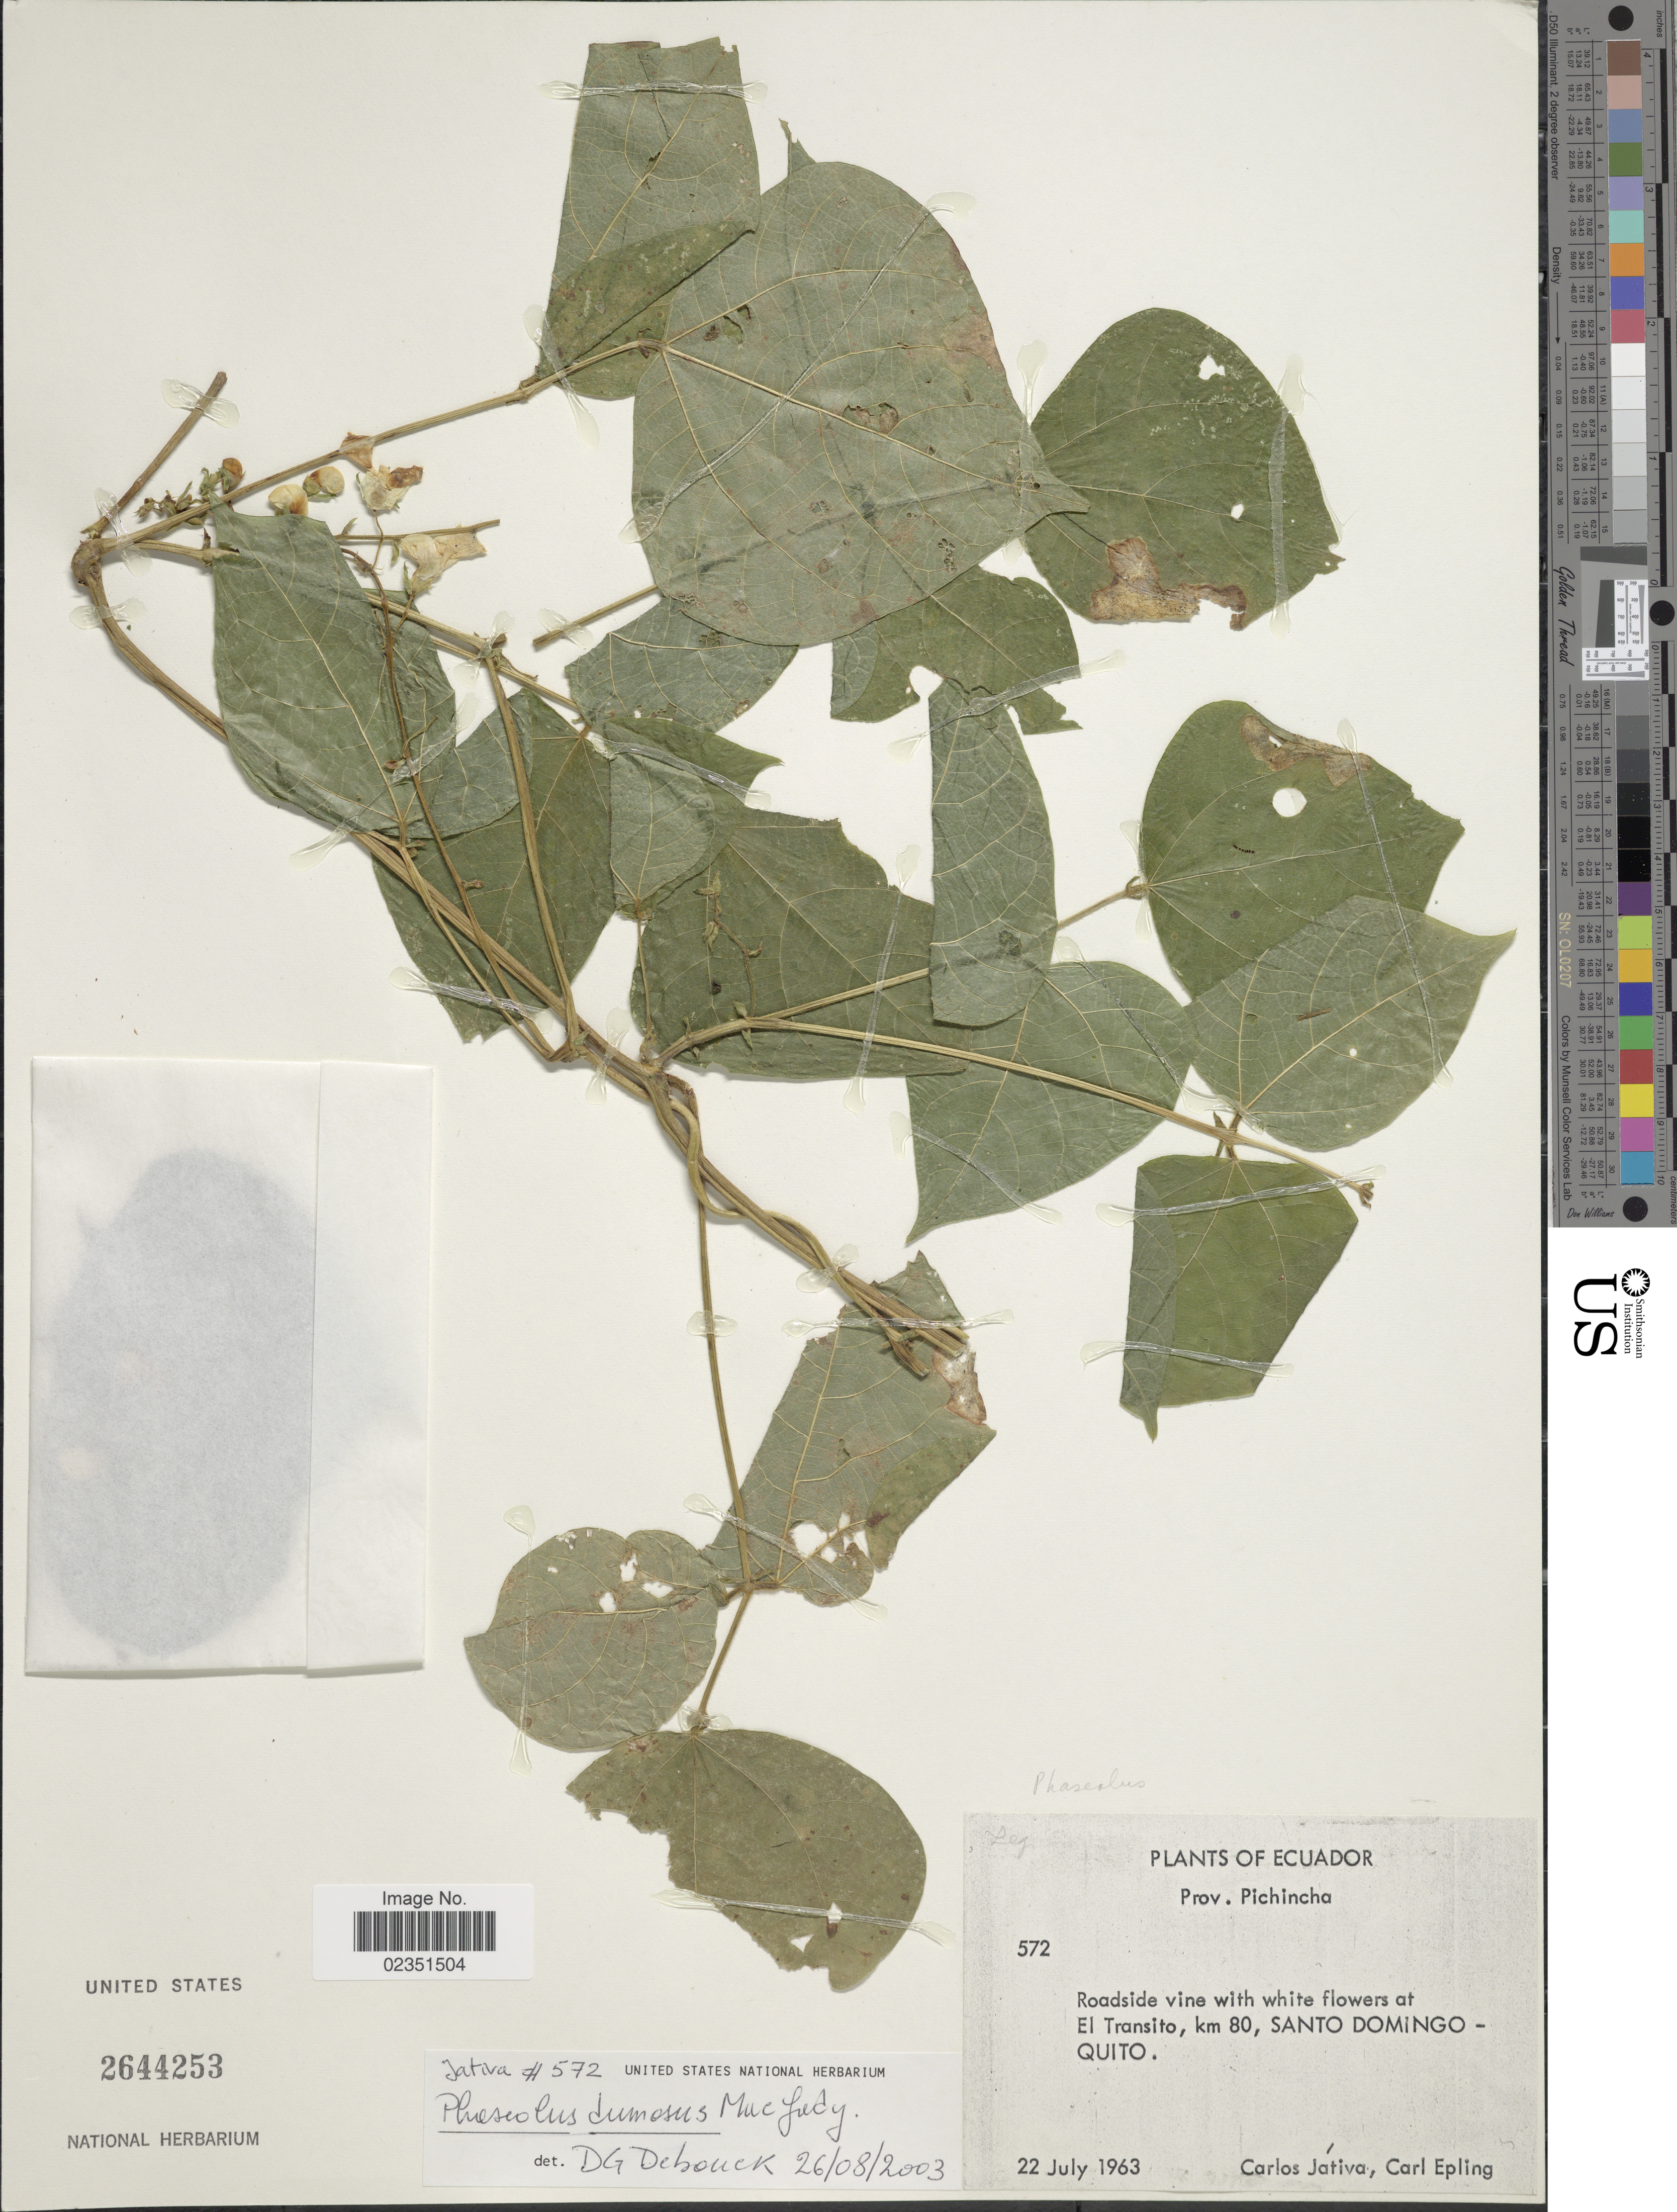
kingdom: Plantae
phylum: Tracheophyta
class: Magnoliopsida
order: Fabales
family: Fabaceae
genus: Phaseolus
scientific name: Phaseolus dumosus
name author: Macfad.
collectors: C. D. Játiva & C. C. Epling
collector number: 572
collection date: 1963-07-22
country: Ecuador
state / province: Pichincha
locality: At El Transito, km 80, Santo Domingo - Quito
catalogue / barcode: US 2644253